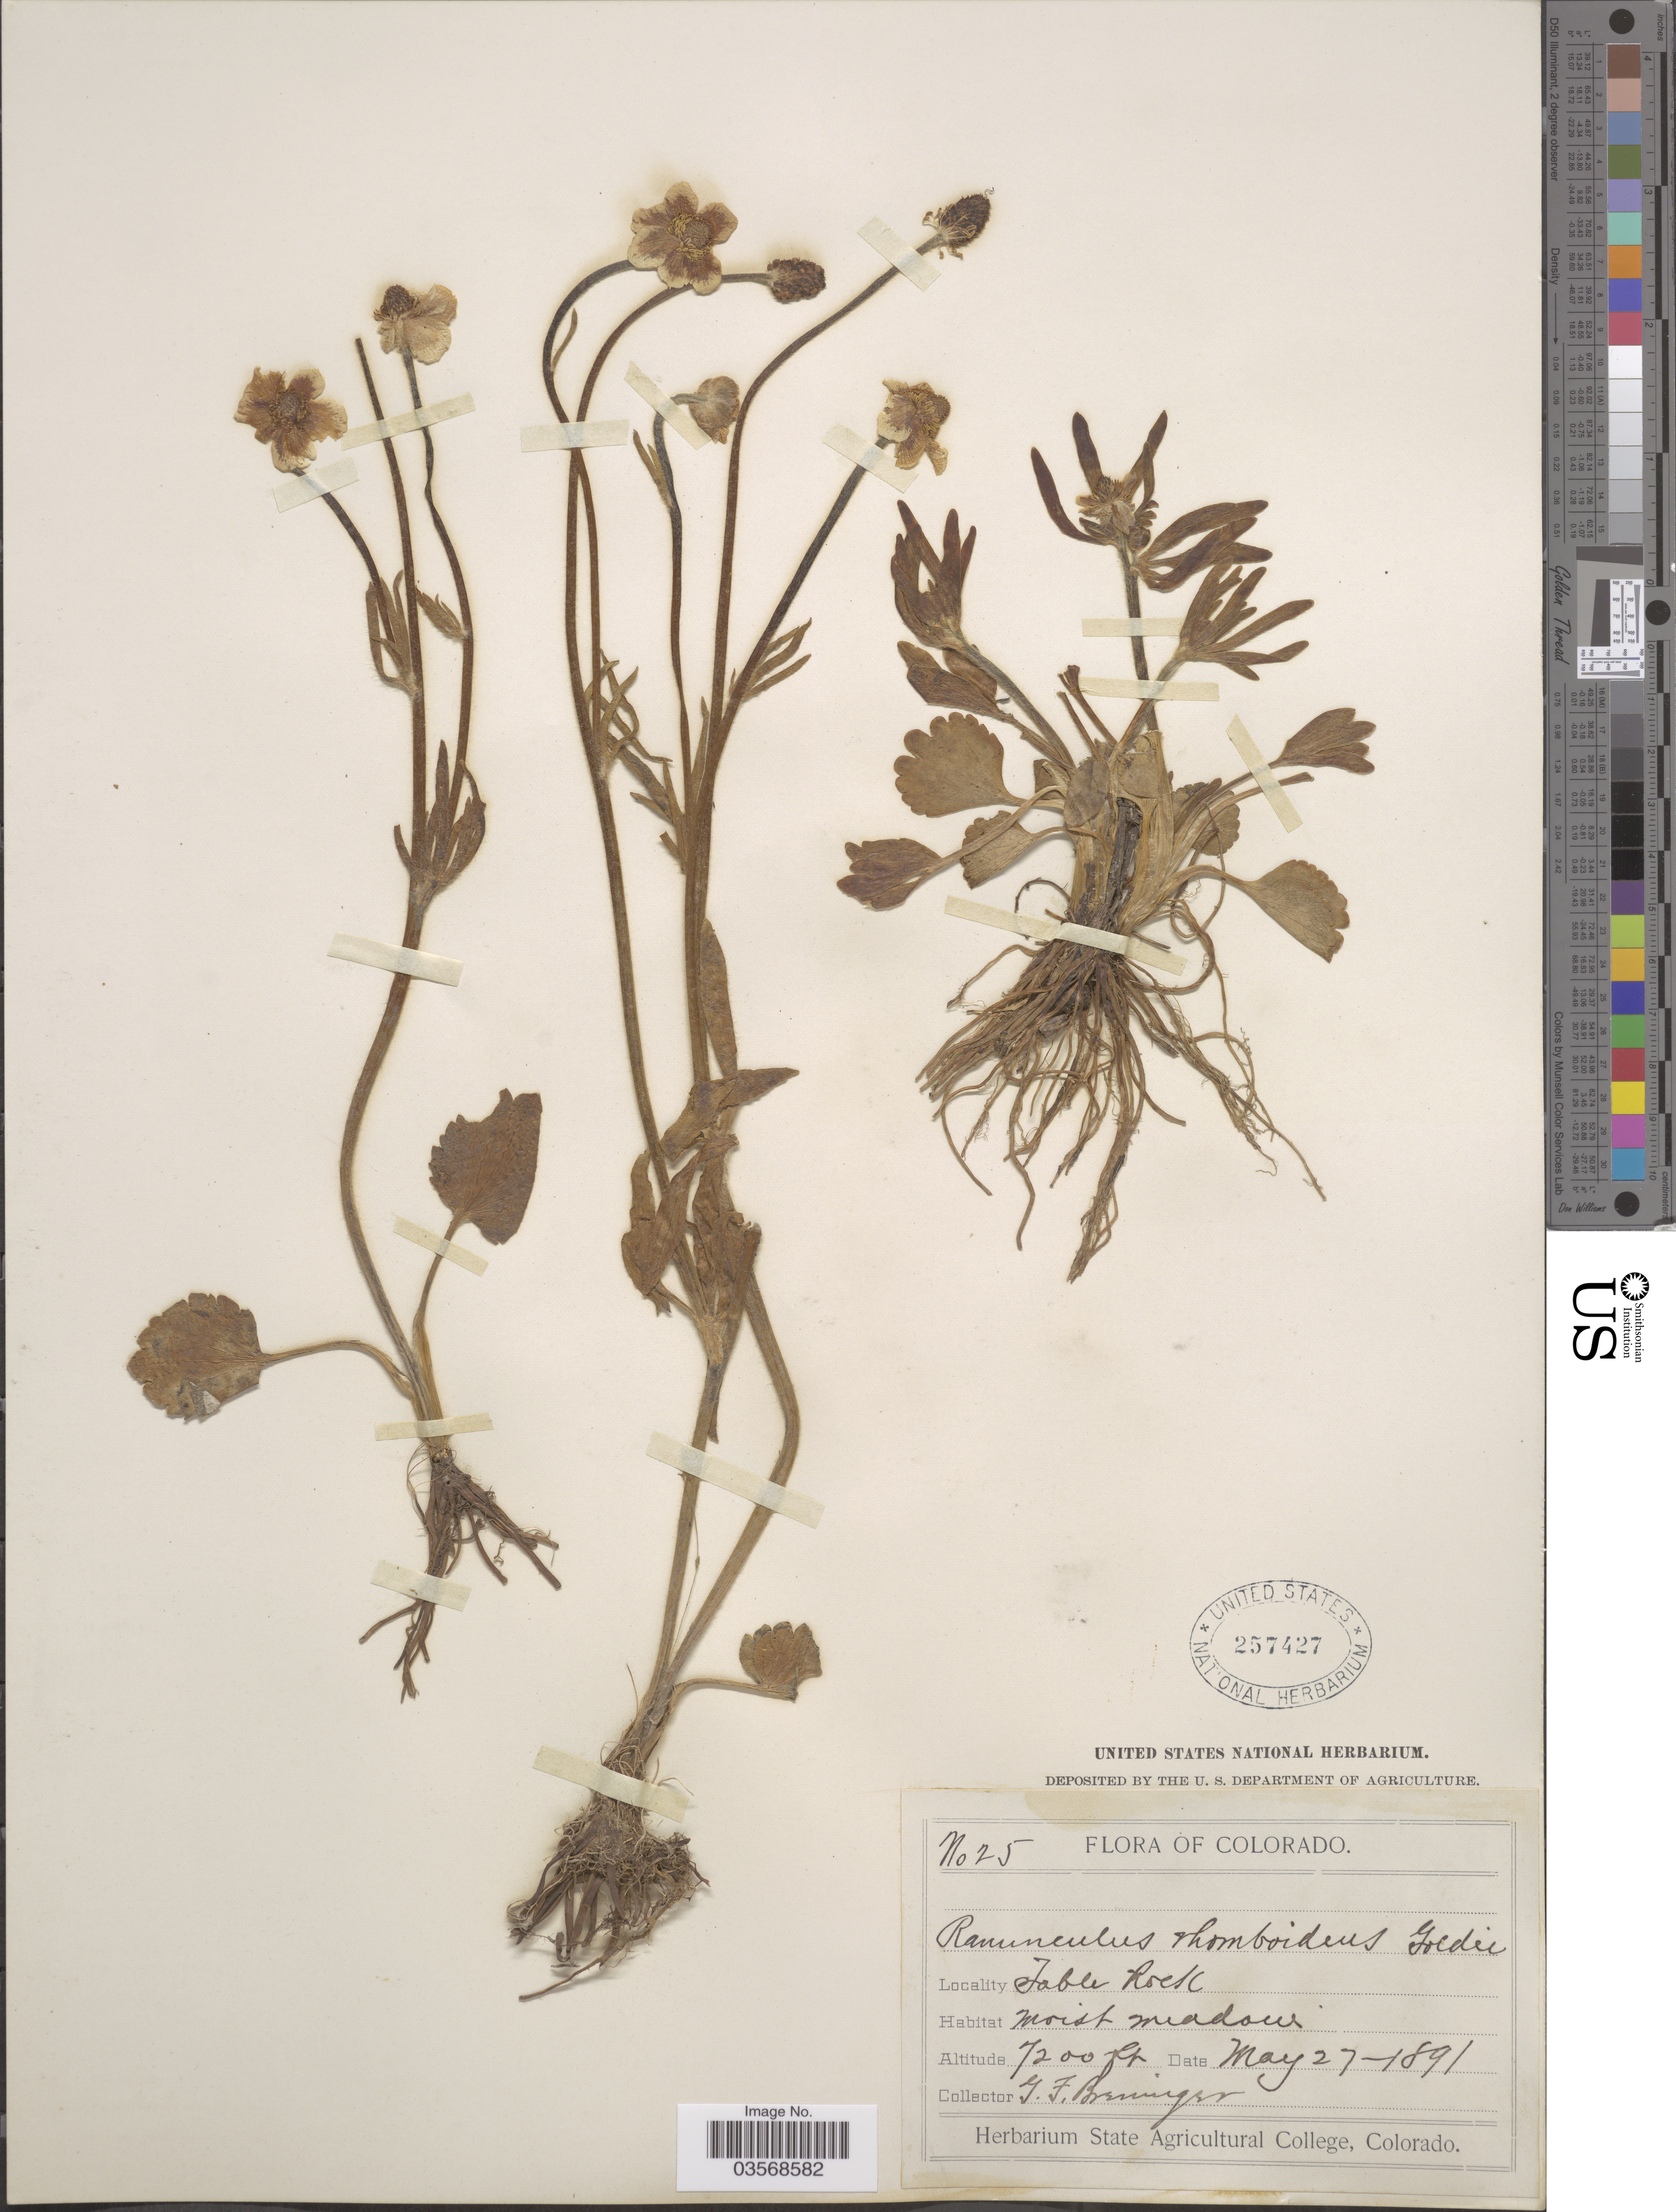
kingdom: Plantae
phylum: Tracheophyta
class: Magnoliopsida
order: Ranunculales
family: Ranunculaceae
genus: Ranunculus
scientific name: Ranunculus ovalis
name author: Raf.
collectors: G. Breninger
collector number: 25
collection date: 1891-05-27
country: United States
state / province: Colorado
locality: Table Rock.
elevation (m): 2195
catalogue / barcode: US 257427